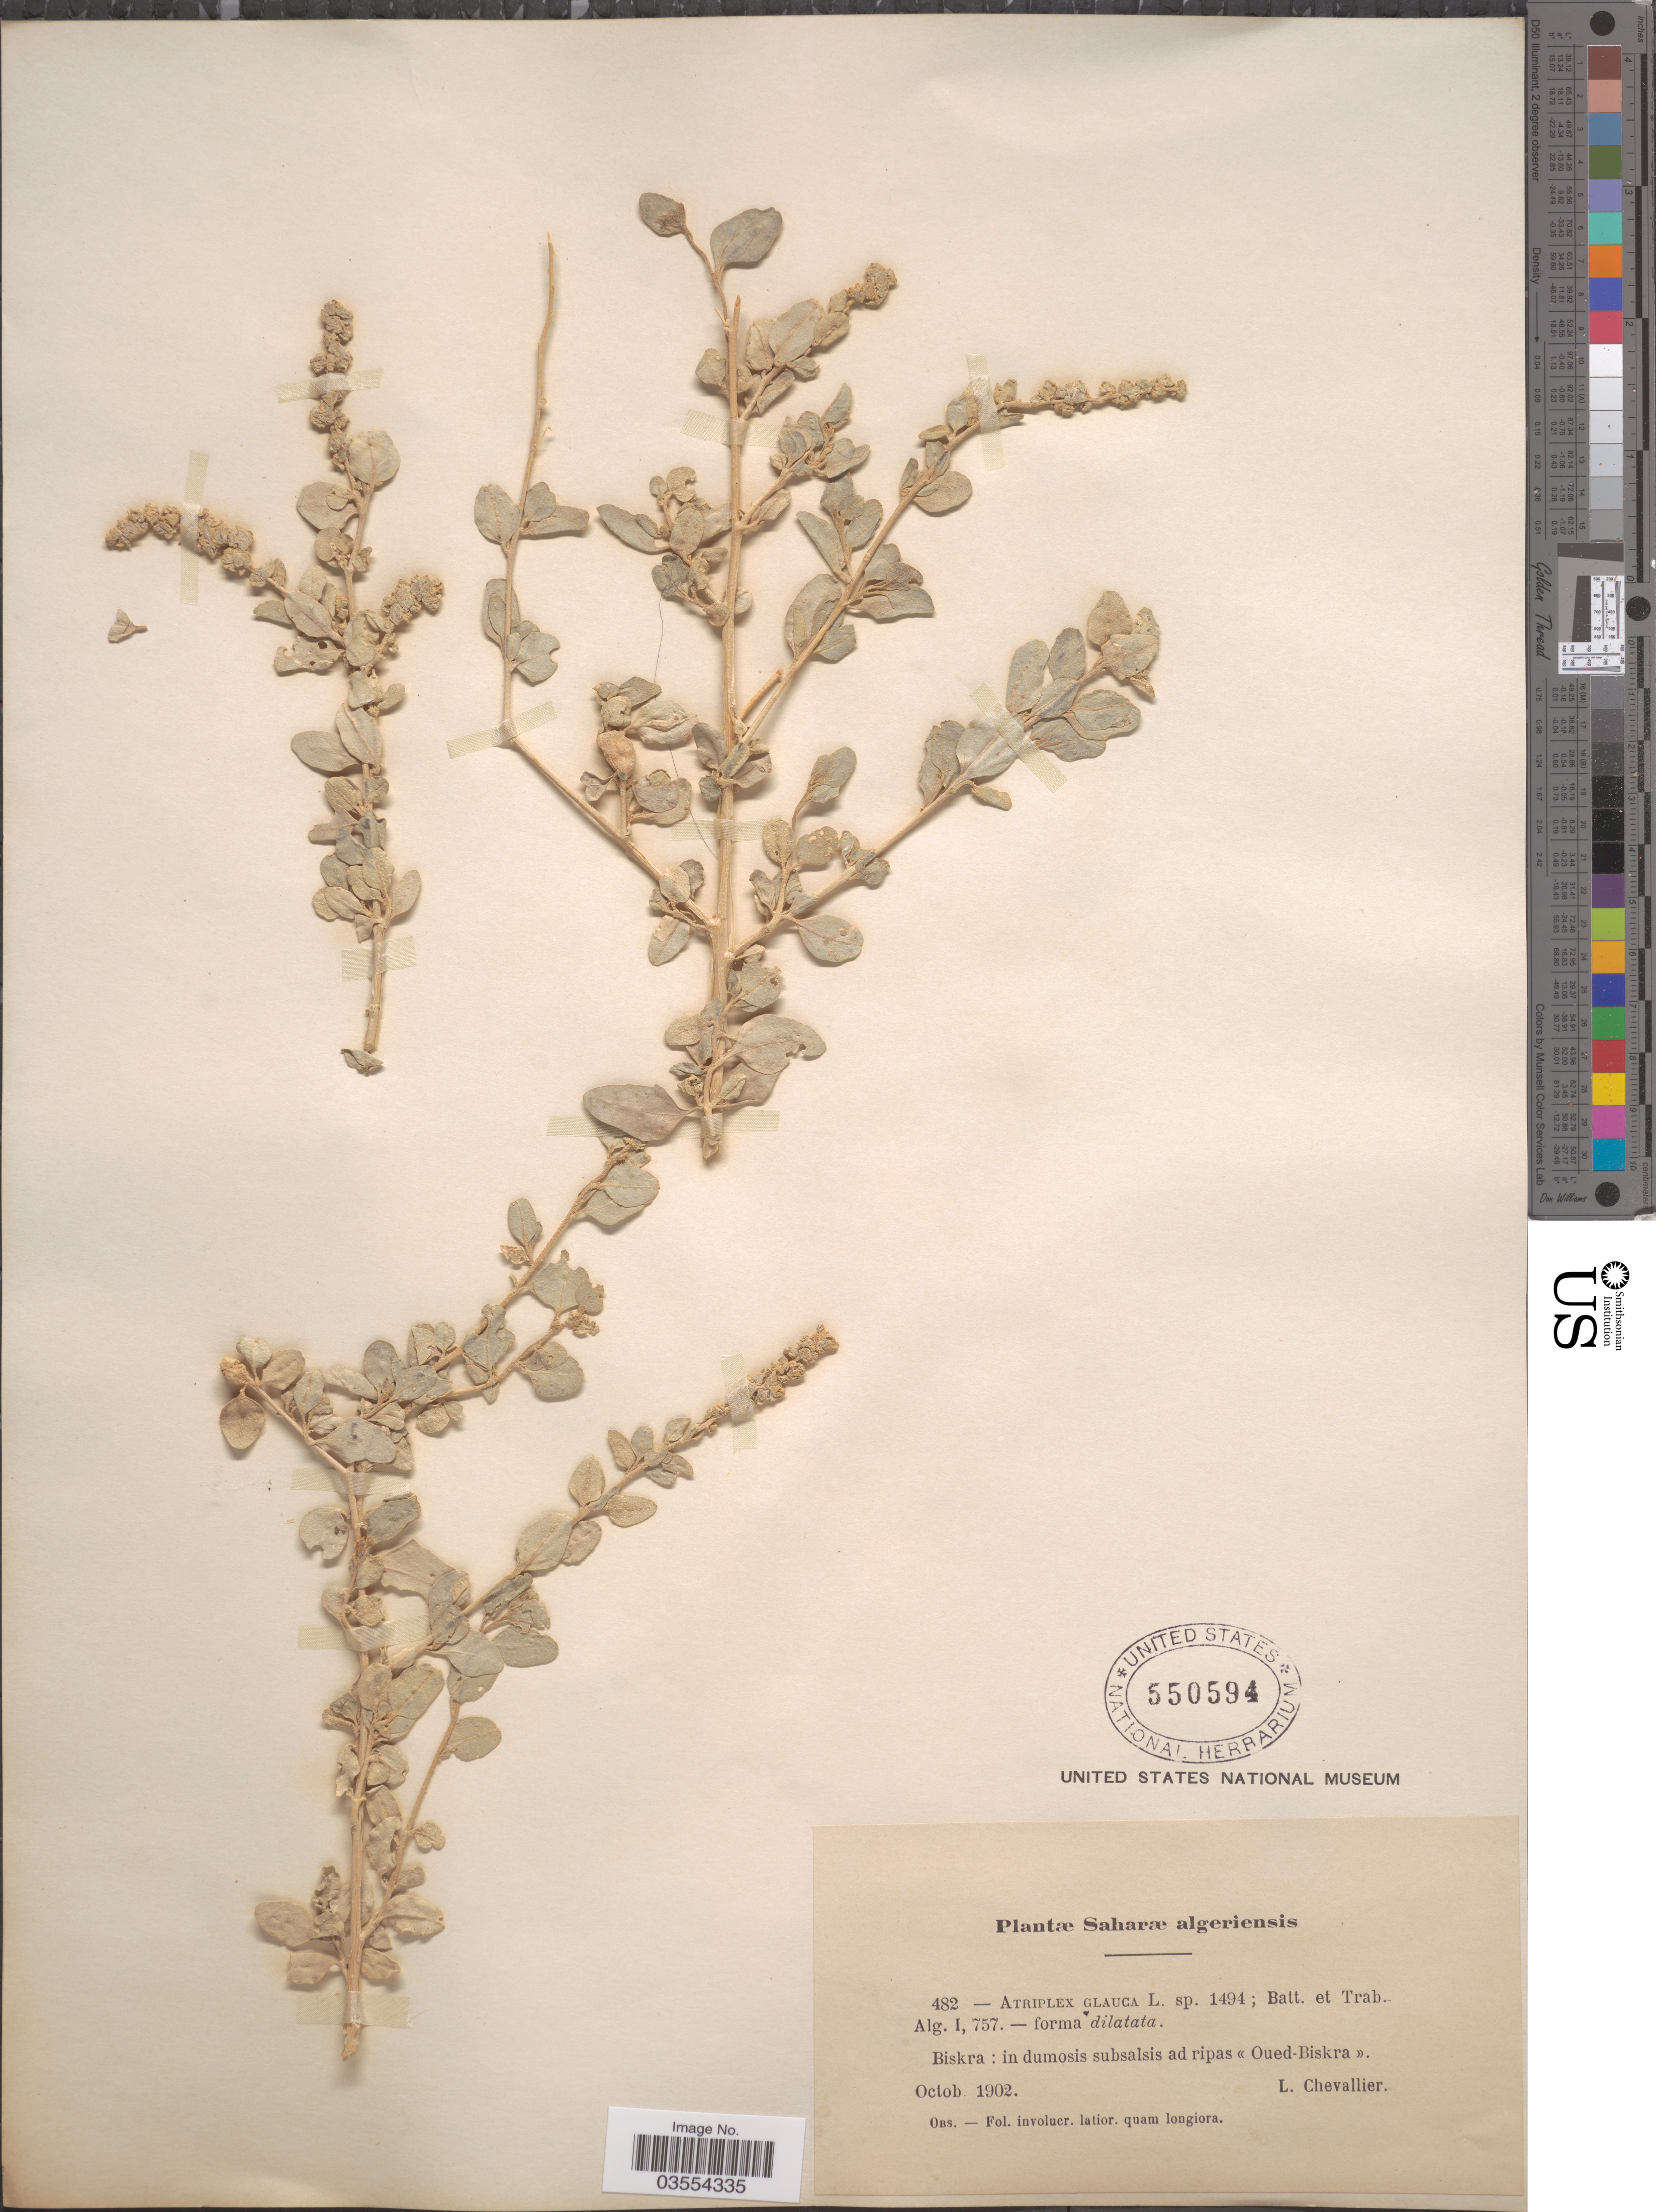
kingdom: Plantae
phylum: Tracheophyta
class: Magnoliopsida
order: Caryophyllales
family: Amaranthaceae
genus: Atriplex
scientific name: Atriplex glauca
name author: L.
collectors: L. Chevallier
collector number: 482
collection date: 1902-10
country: Algeria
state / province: Biskra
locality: Saharæ algeriensis. In dumosis subsalsis ad ripas Oued-Biskra.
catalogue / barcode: US 550594